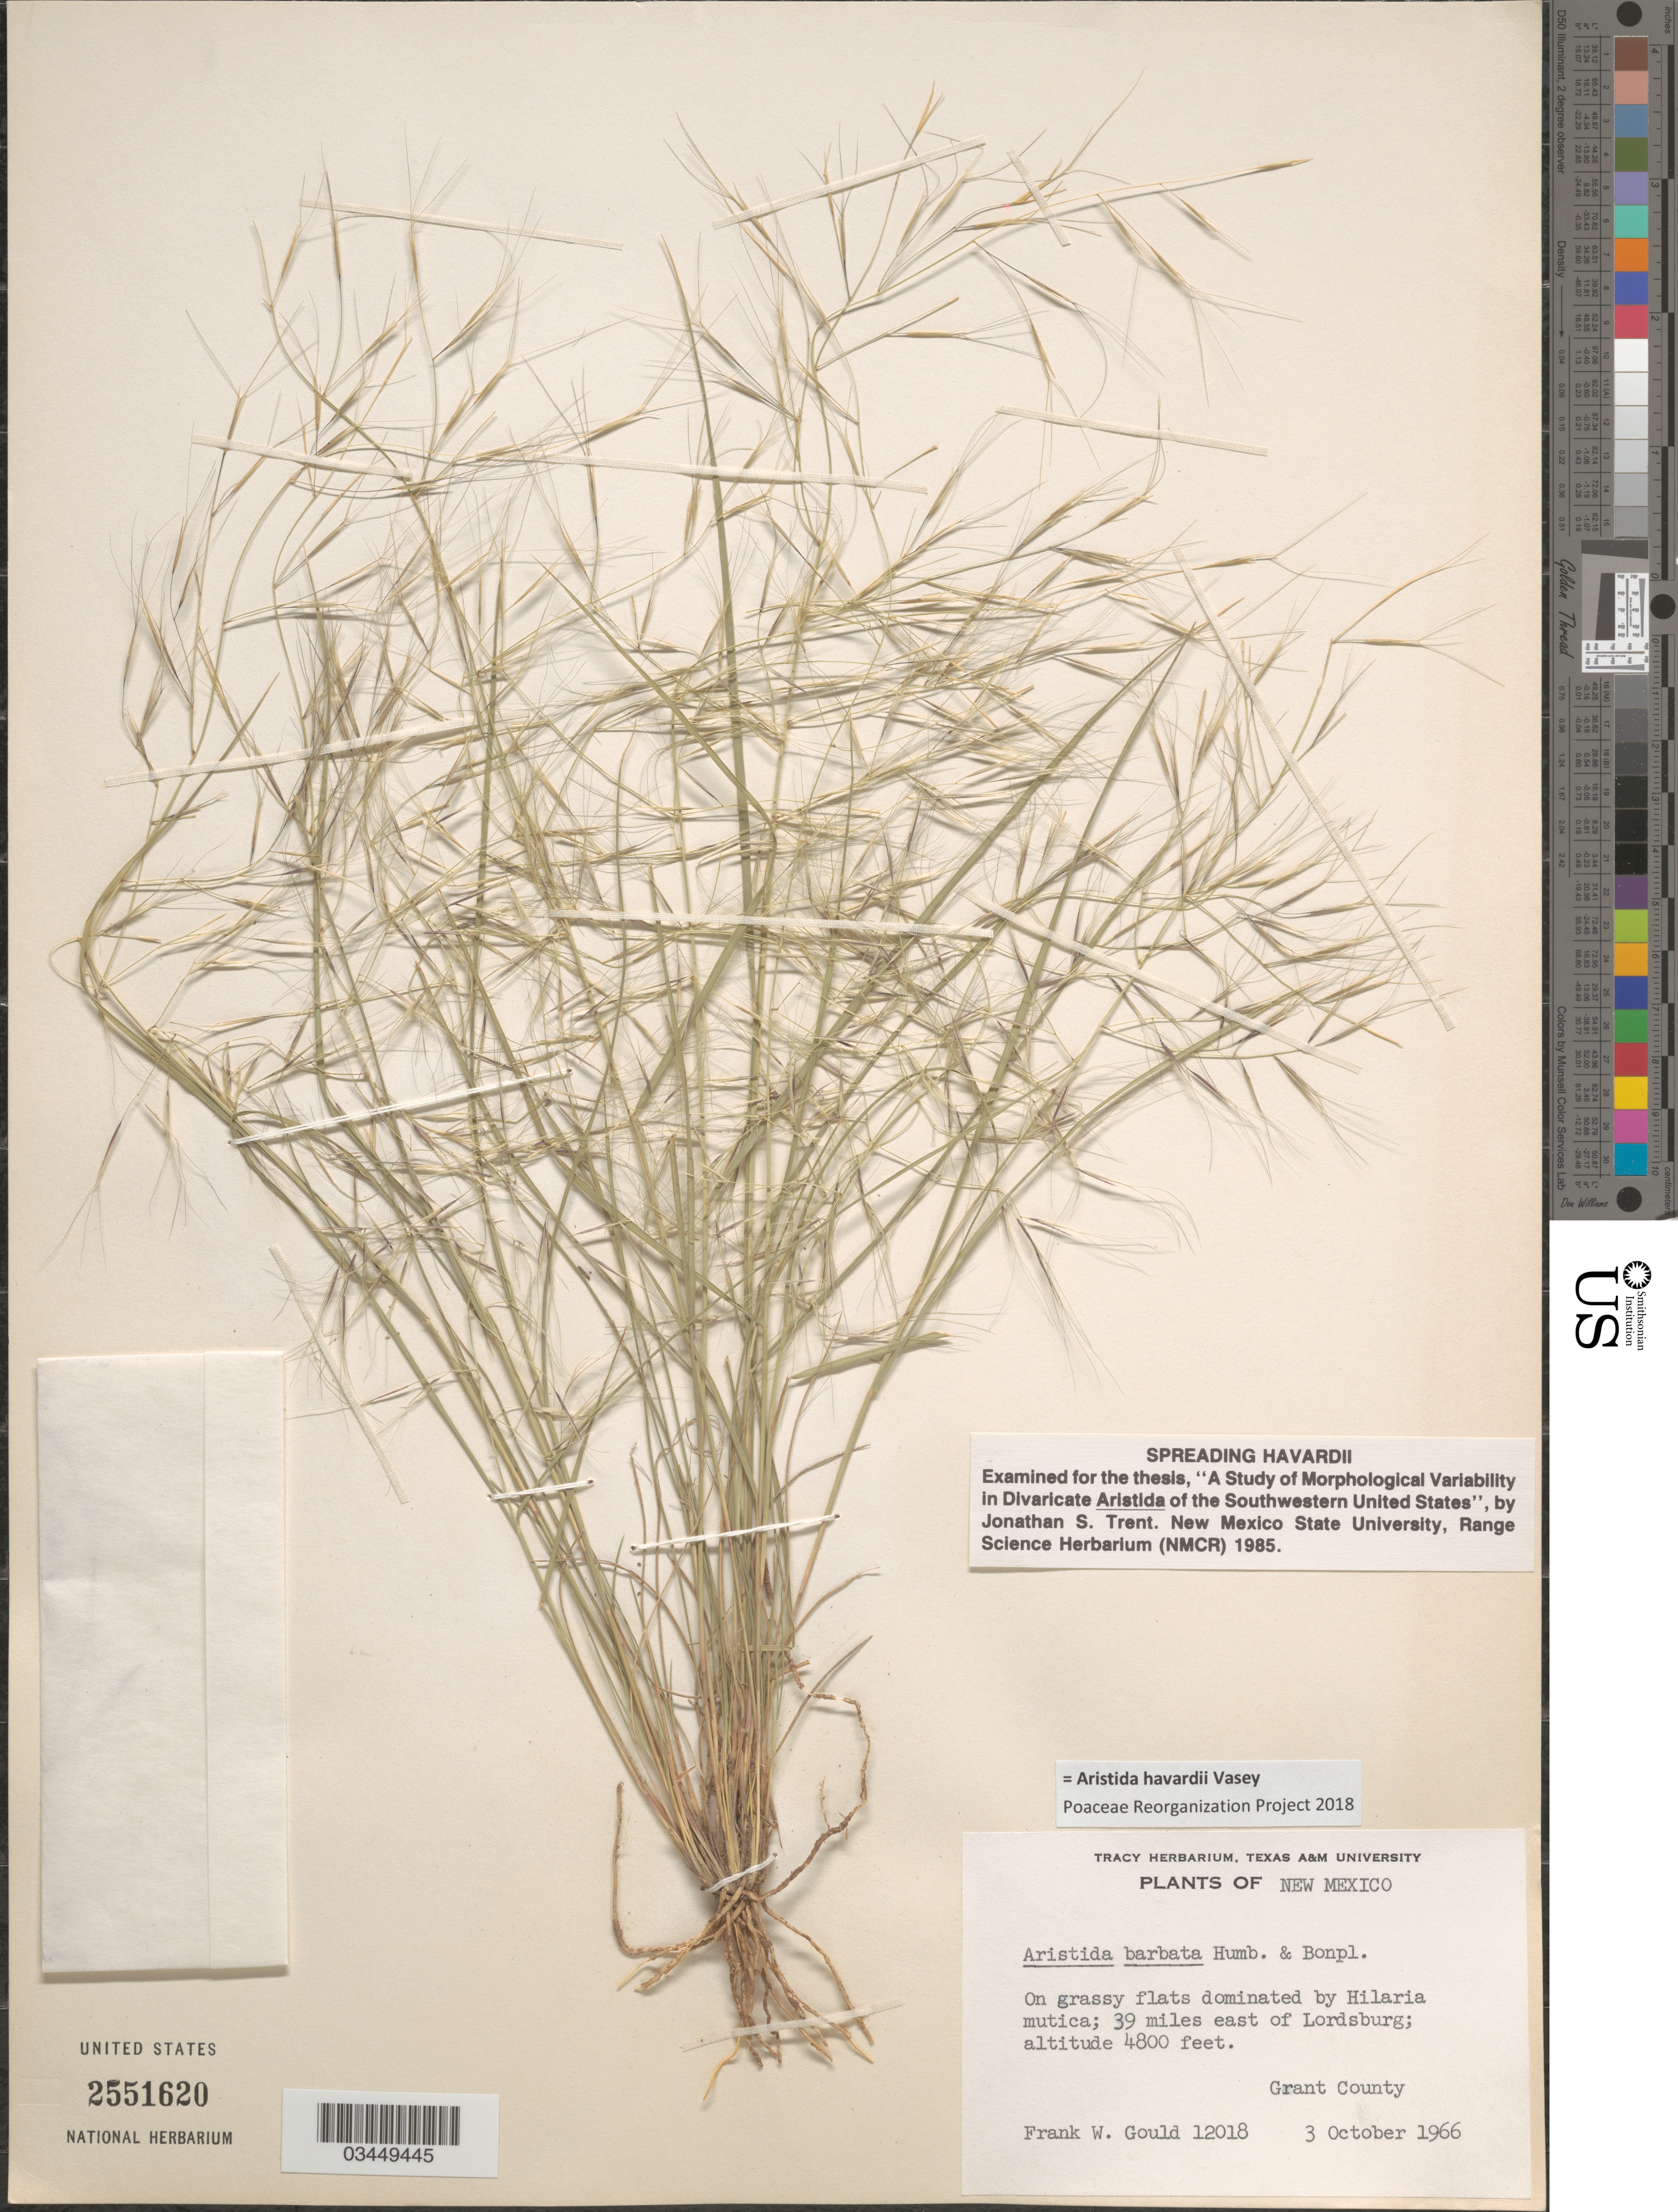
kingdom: Plantae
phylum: Tracheophyta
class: Liliopsida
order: Poales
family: Poaceae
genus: Aristida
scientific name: Aristida havardii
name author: Vasey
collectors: F. W. Gould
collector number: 12018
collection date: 1966-10-03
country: United States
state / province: New Mexico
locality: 39 miles east of Lordsburg. Grant County.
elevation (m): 1463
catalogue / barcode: US 2551620